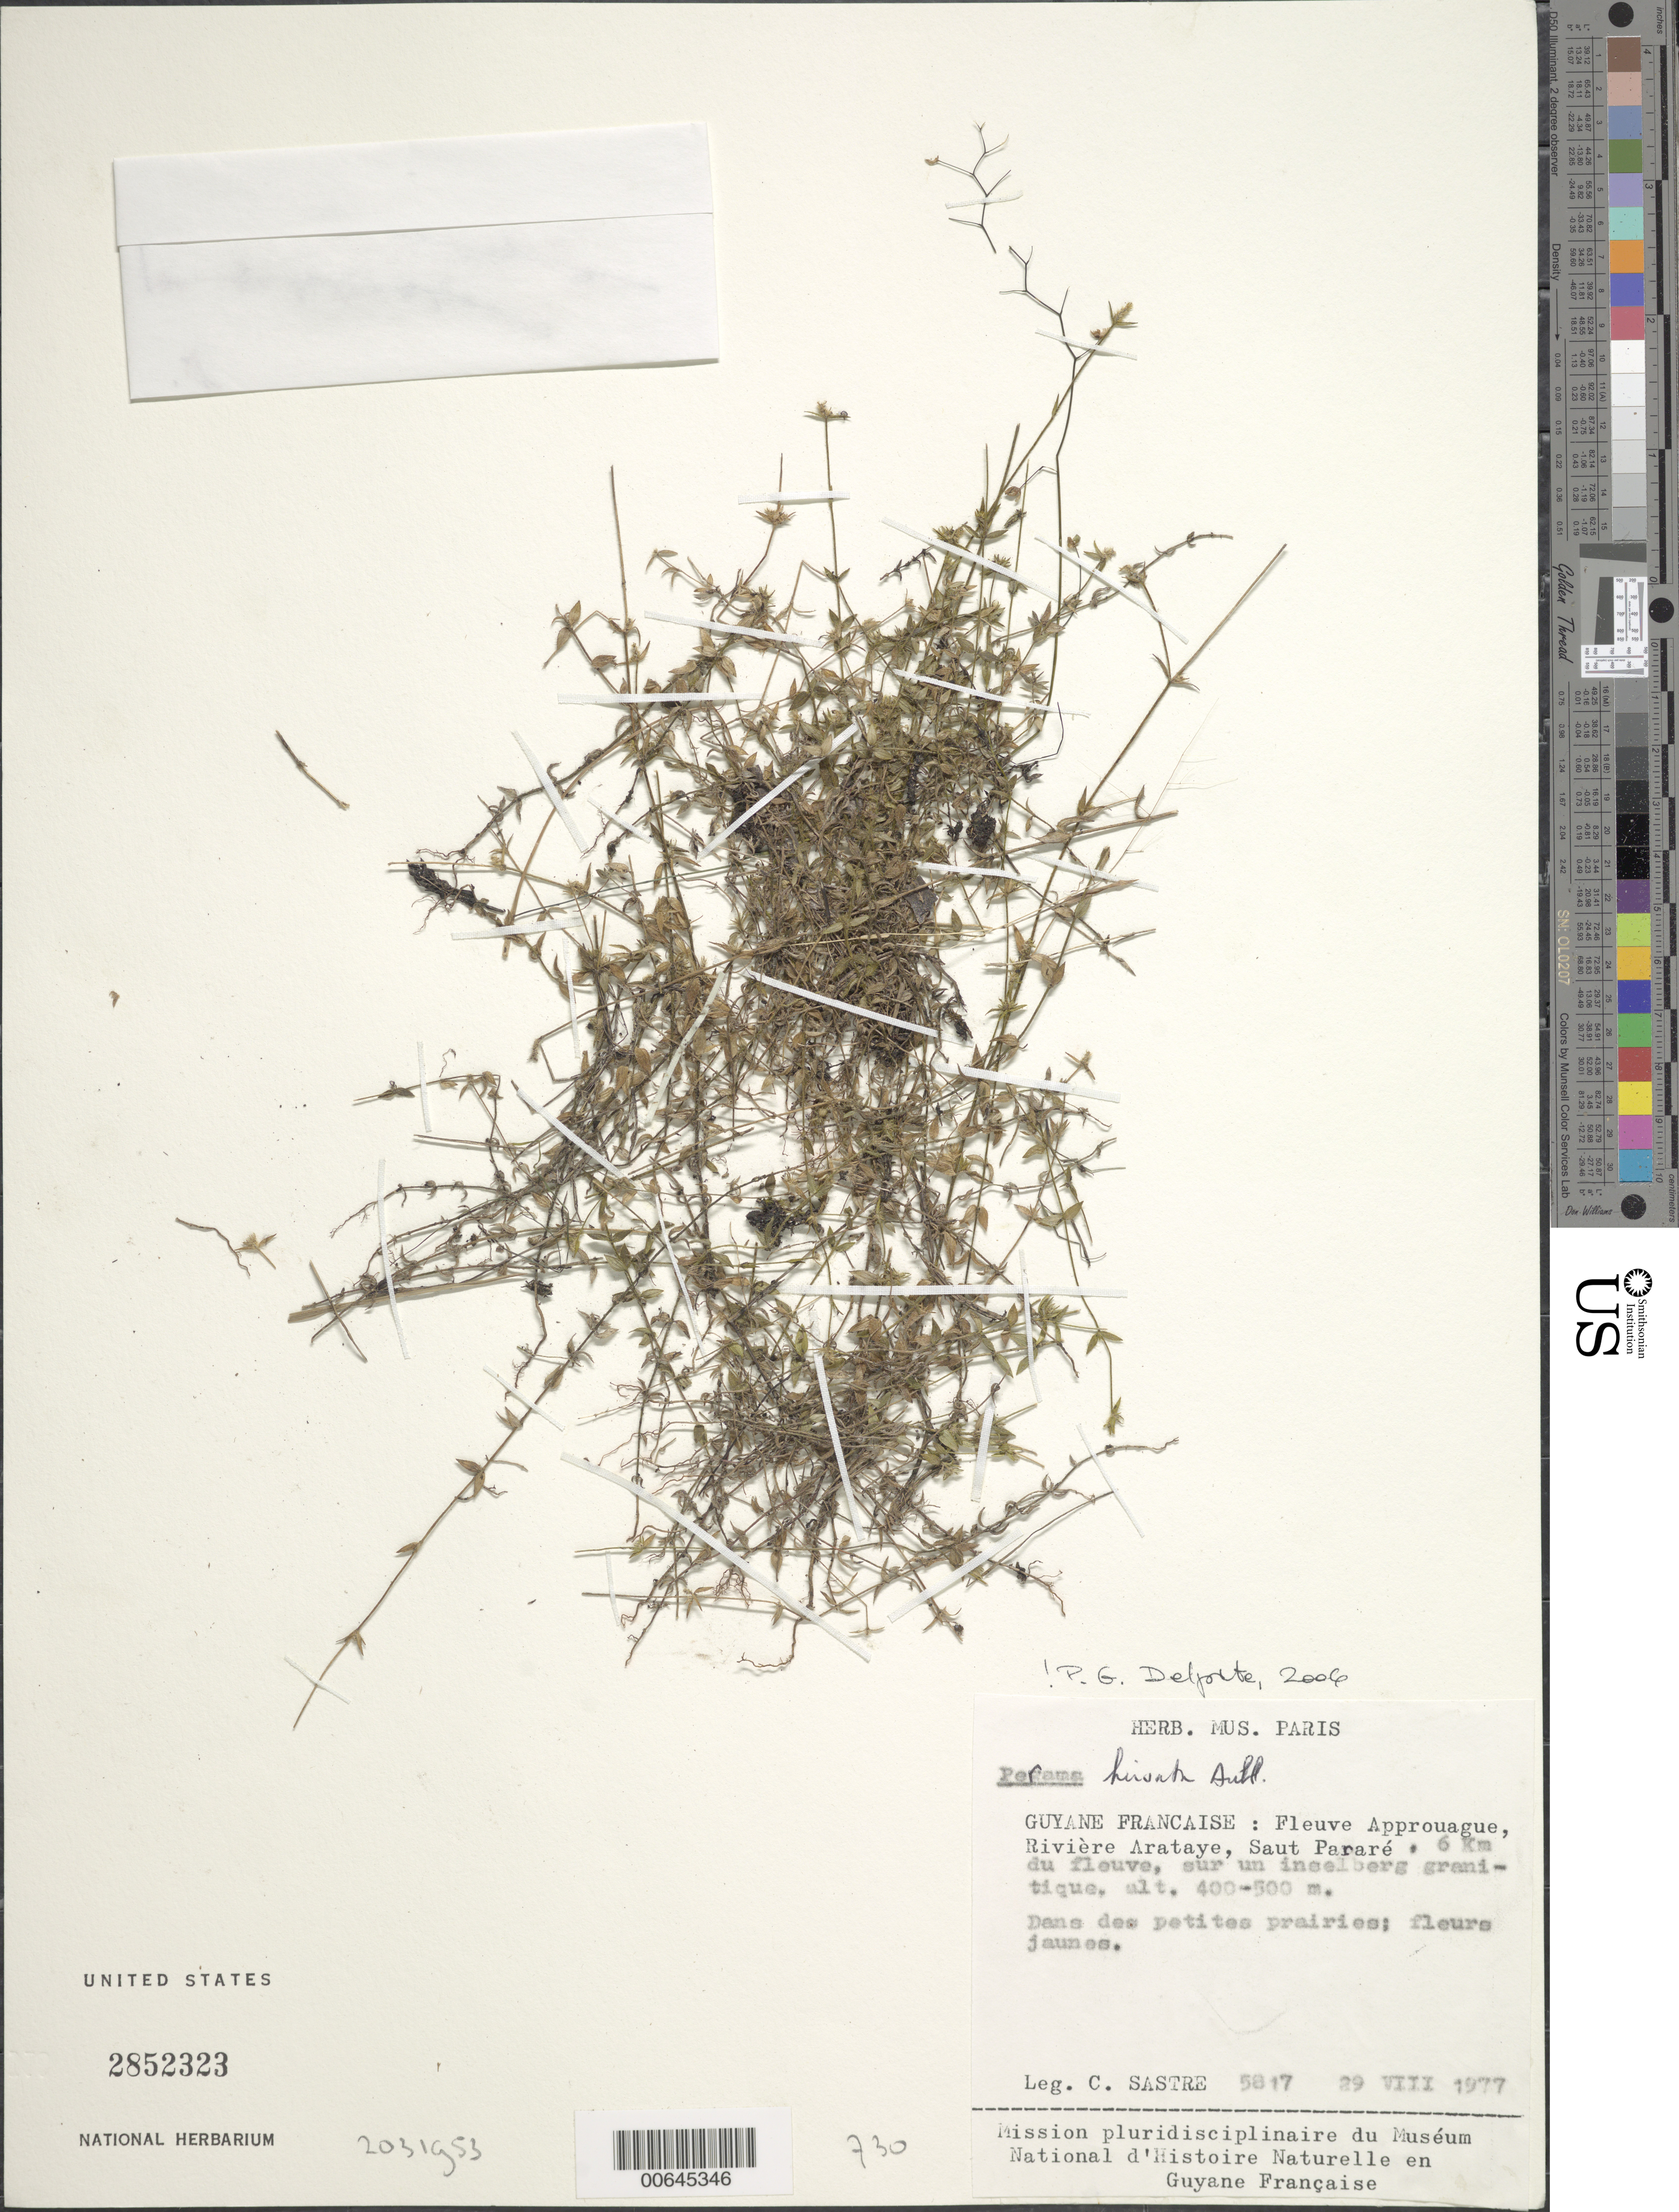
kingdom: Plantae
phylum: Tracheophyta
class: Magnoliopsida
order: Gentianales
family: Rubiaceae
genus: Perama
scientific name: Perama hirsuta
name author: Aubl.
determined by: Delprete, P. G., Herb. de Guyane Cay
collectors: C. H. L. Sastre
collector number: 5817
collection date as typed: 29-Aug-77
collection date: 1977-08-29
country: French Guiana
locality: Saut Pararé, Rivière Arataye, Fleuve Approuague, 6 km du fleuve, sur un inselber granitique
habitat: On granitic inselberg, dans des petites prairies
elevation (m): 400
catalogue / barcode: US 2852323